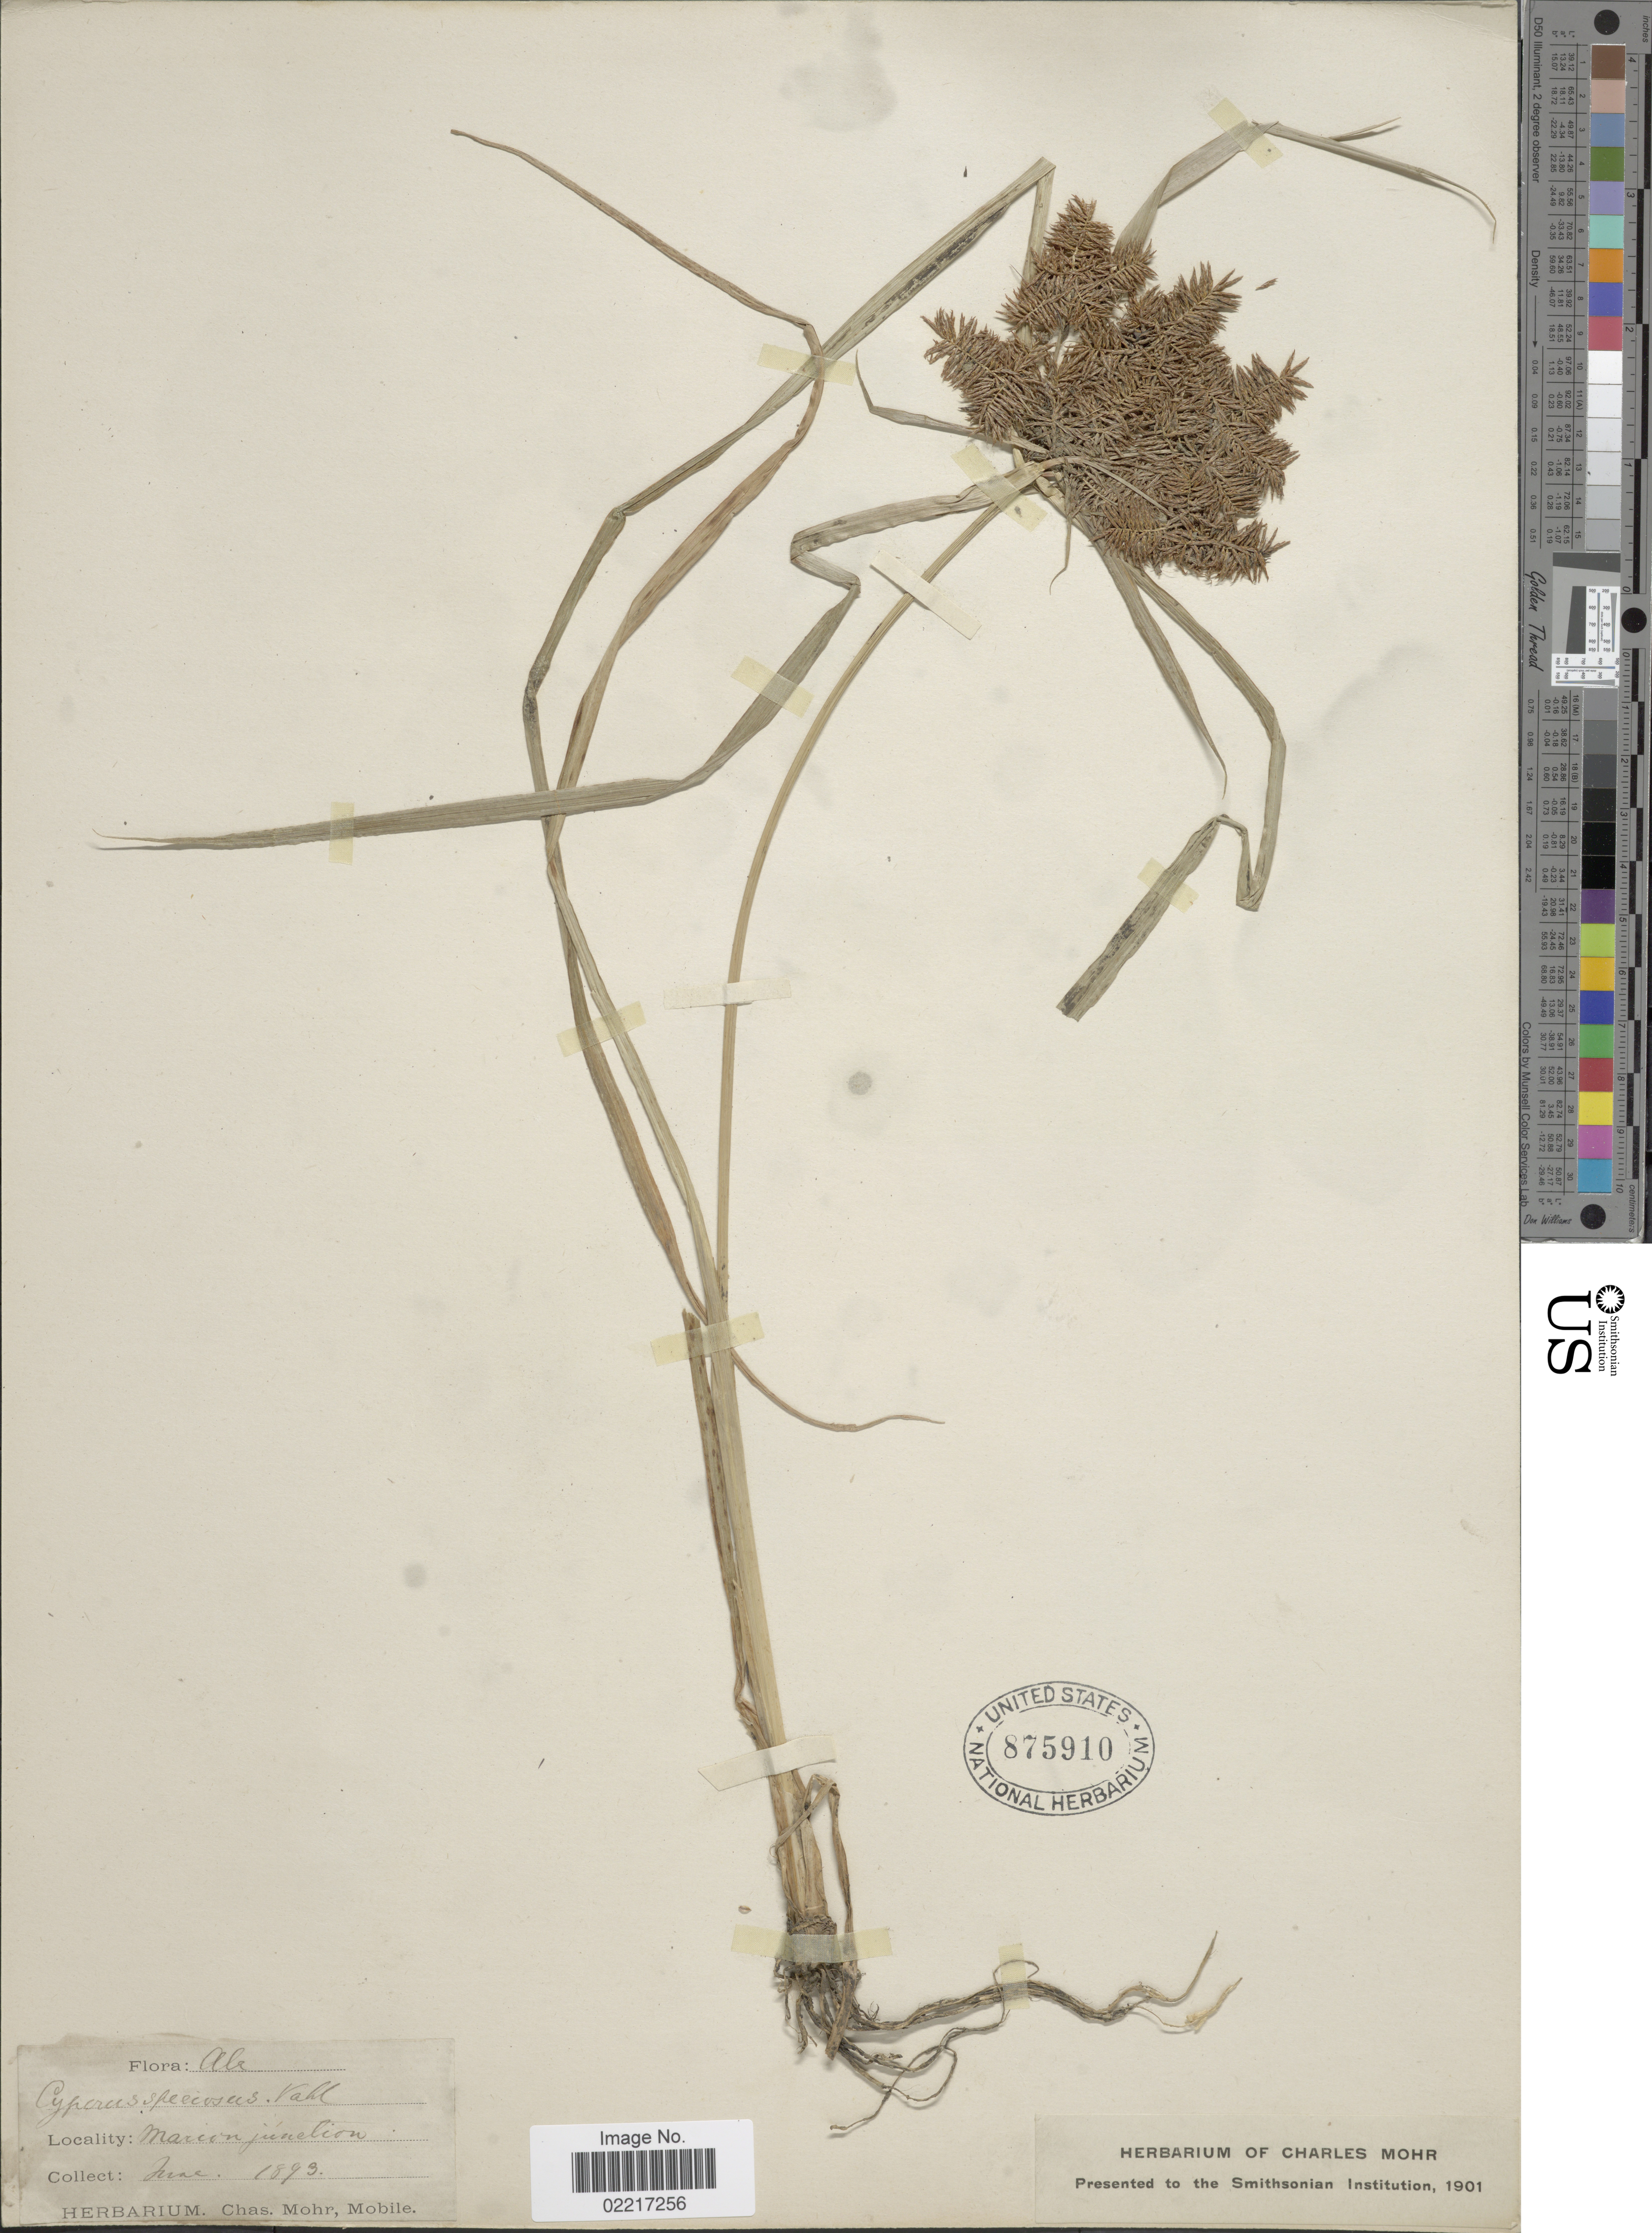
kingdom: Plantae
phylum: Tracheophyta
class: Liliopsida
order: Poales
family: Cyperaceae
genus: Cyperus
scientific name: Cyperus odoratus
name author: L.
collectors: ex herb. Charles Mohr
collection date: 1893-06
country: United States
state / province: Alabama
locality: Marion Junction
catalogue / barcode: US 875910